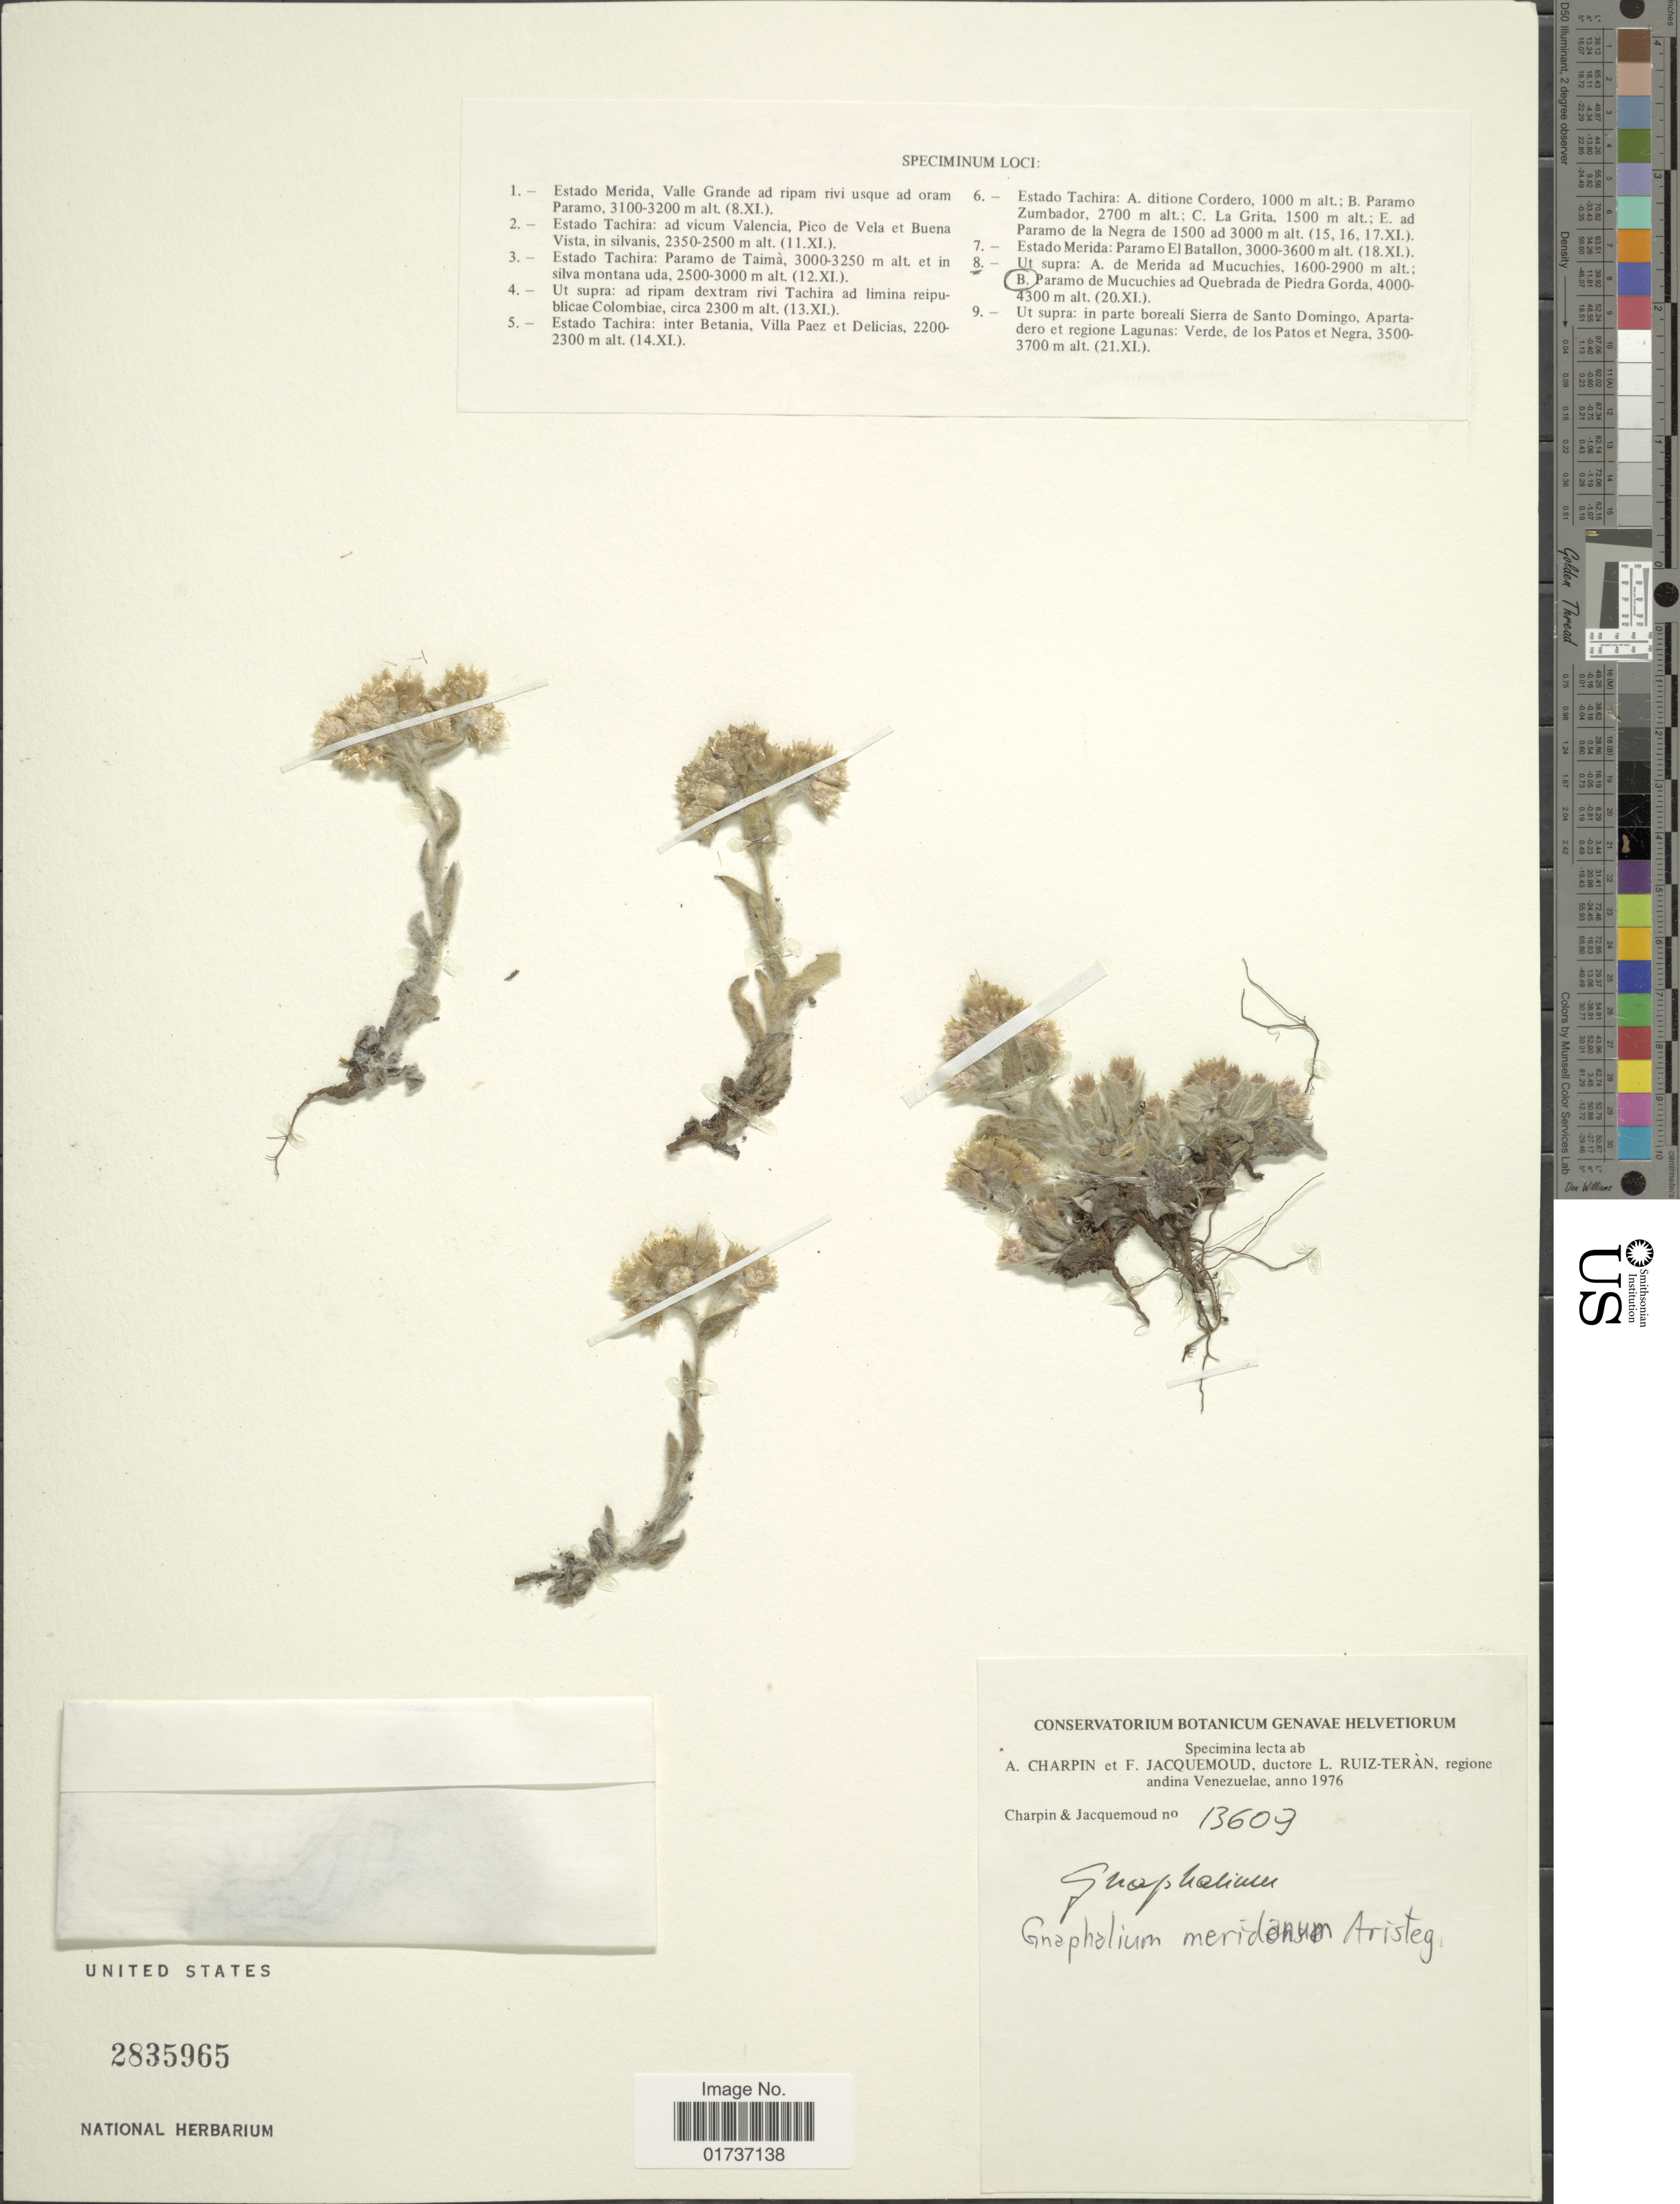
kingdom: Plantae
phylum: Tracheophyta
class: Magnoliopsida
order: Asterales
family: Asteraceae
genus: Gnaphalium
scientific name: Gnaphalium meridanum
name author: Aristeg.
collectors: A. Charpin & F. Jacquemoud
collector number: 13069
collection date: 1976-11-20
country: Venezuela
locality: Paramo de Mucuchies ad Quebrada de Piedra Gorda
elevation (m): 4000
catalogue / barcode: US 2835965